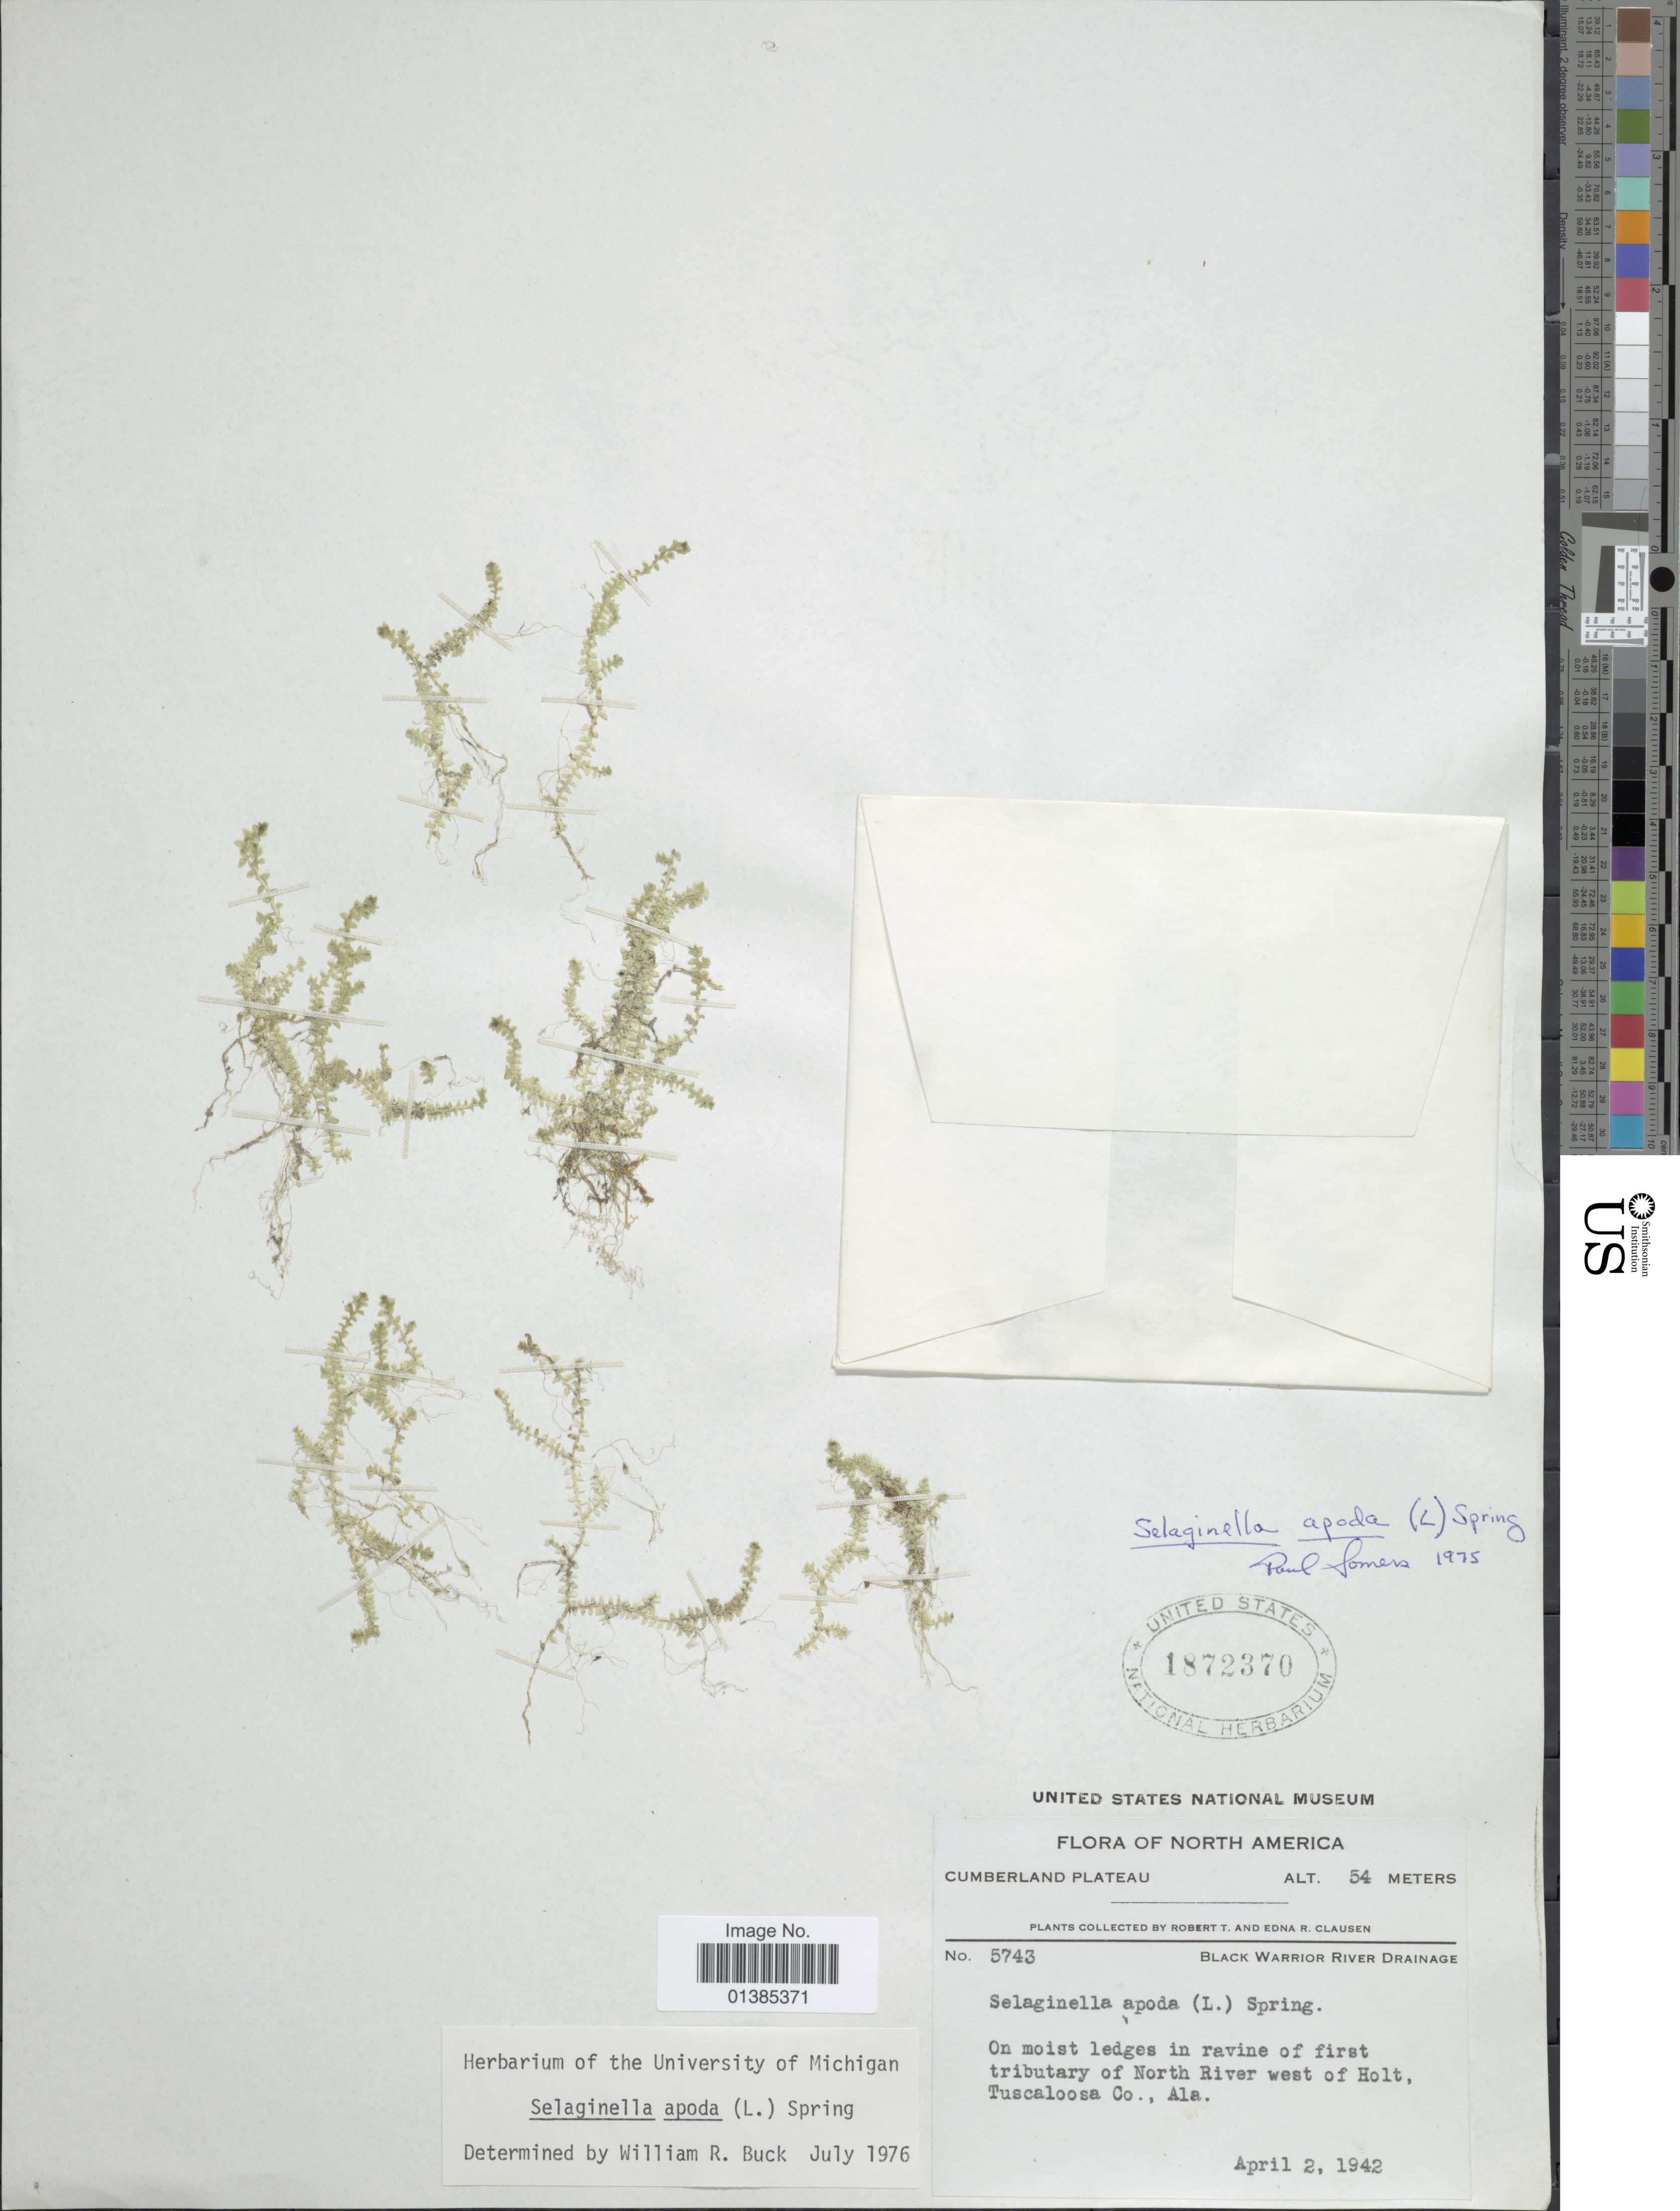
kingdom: Plantae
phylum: Tracheophyta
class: Lycopodiopsida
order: Selaginellales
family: Selaginellaceae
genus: Selaginella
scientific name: Selaginella apus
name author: Spring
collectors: R. T. Clausen & E. Clausen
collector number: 5743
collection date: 1942-04-02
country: United States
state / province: Alabama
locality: Cumberland Plateau. Black Warrior River Drainage. On moist ledges in ravine of first tributary of North River west of Holt, Tuscaloosa Co.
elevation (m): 54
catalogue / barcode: US 1872370